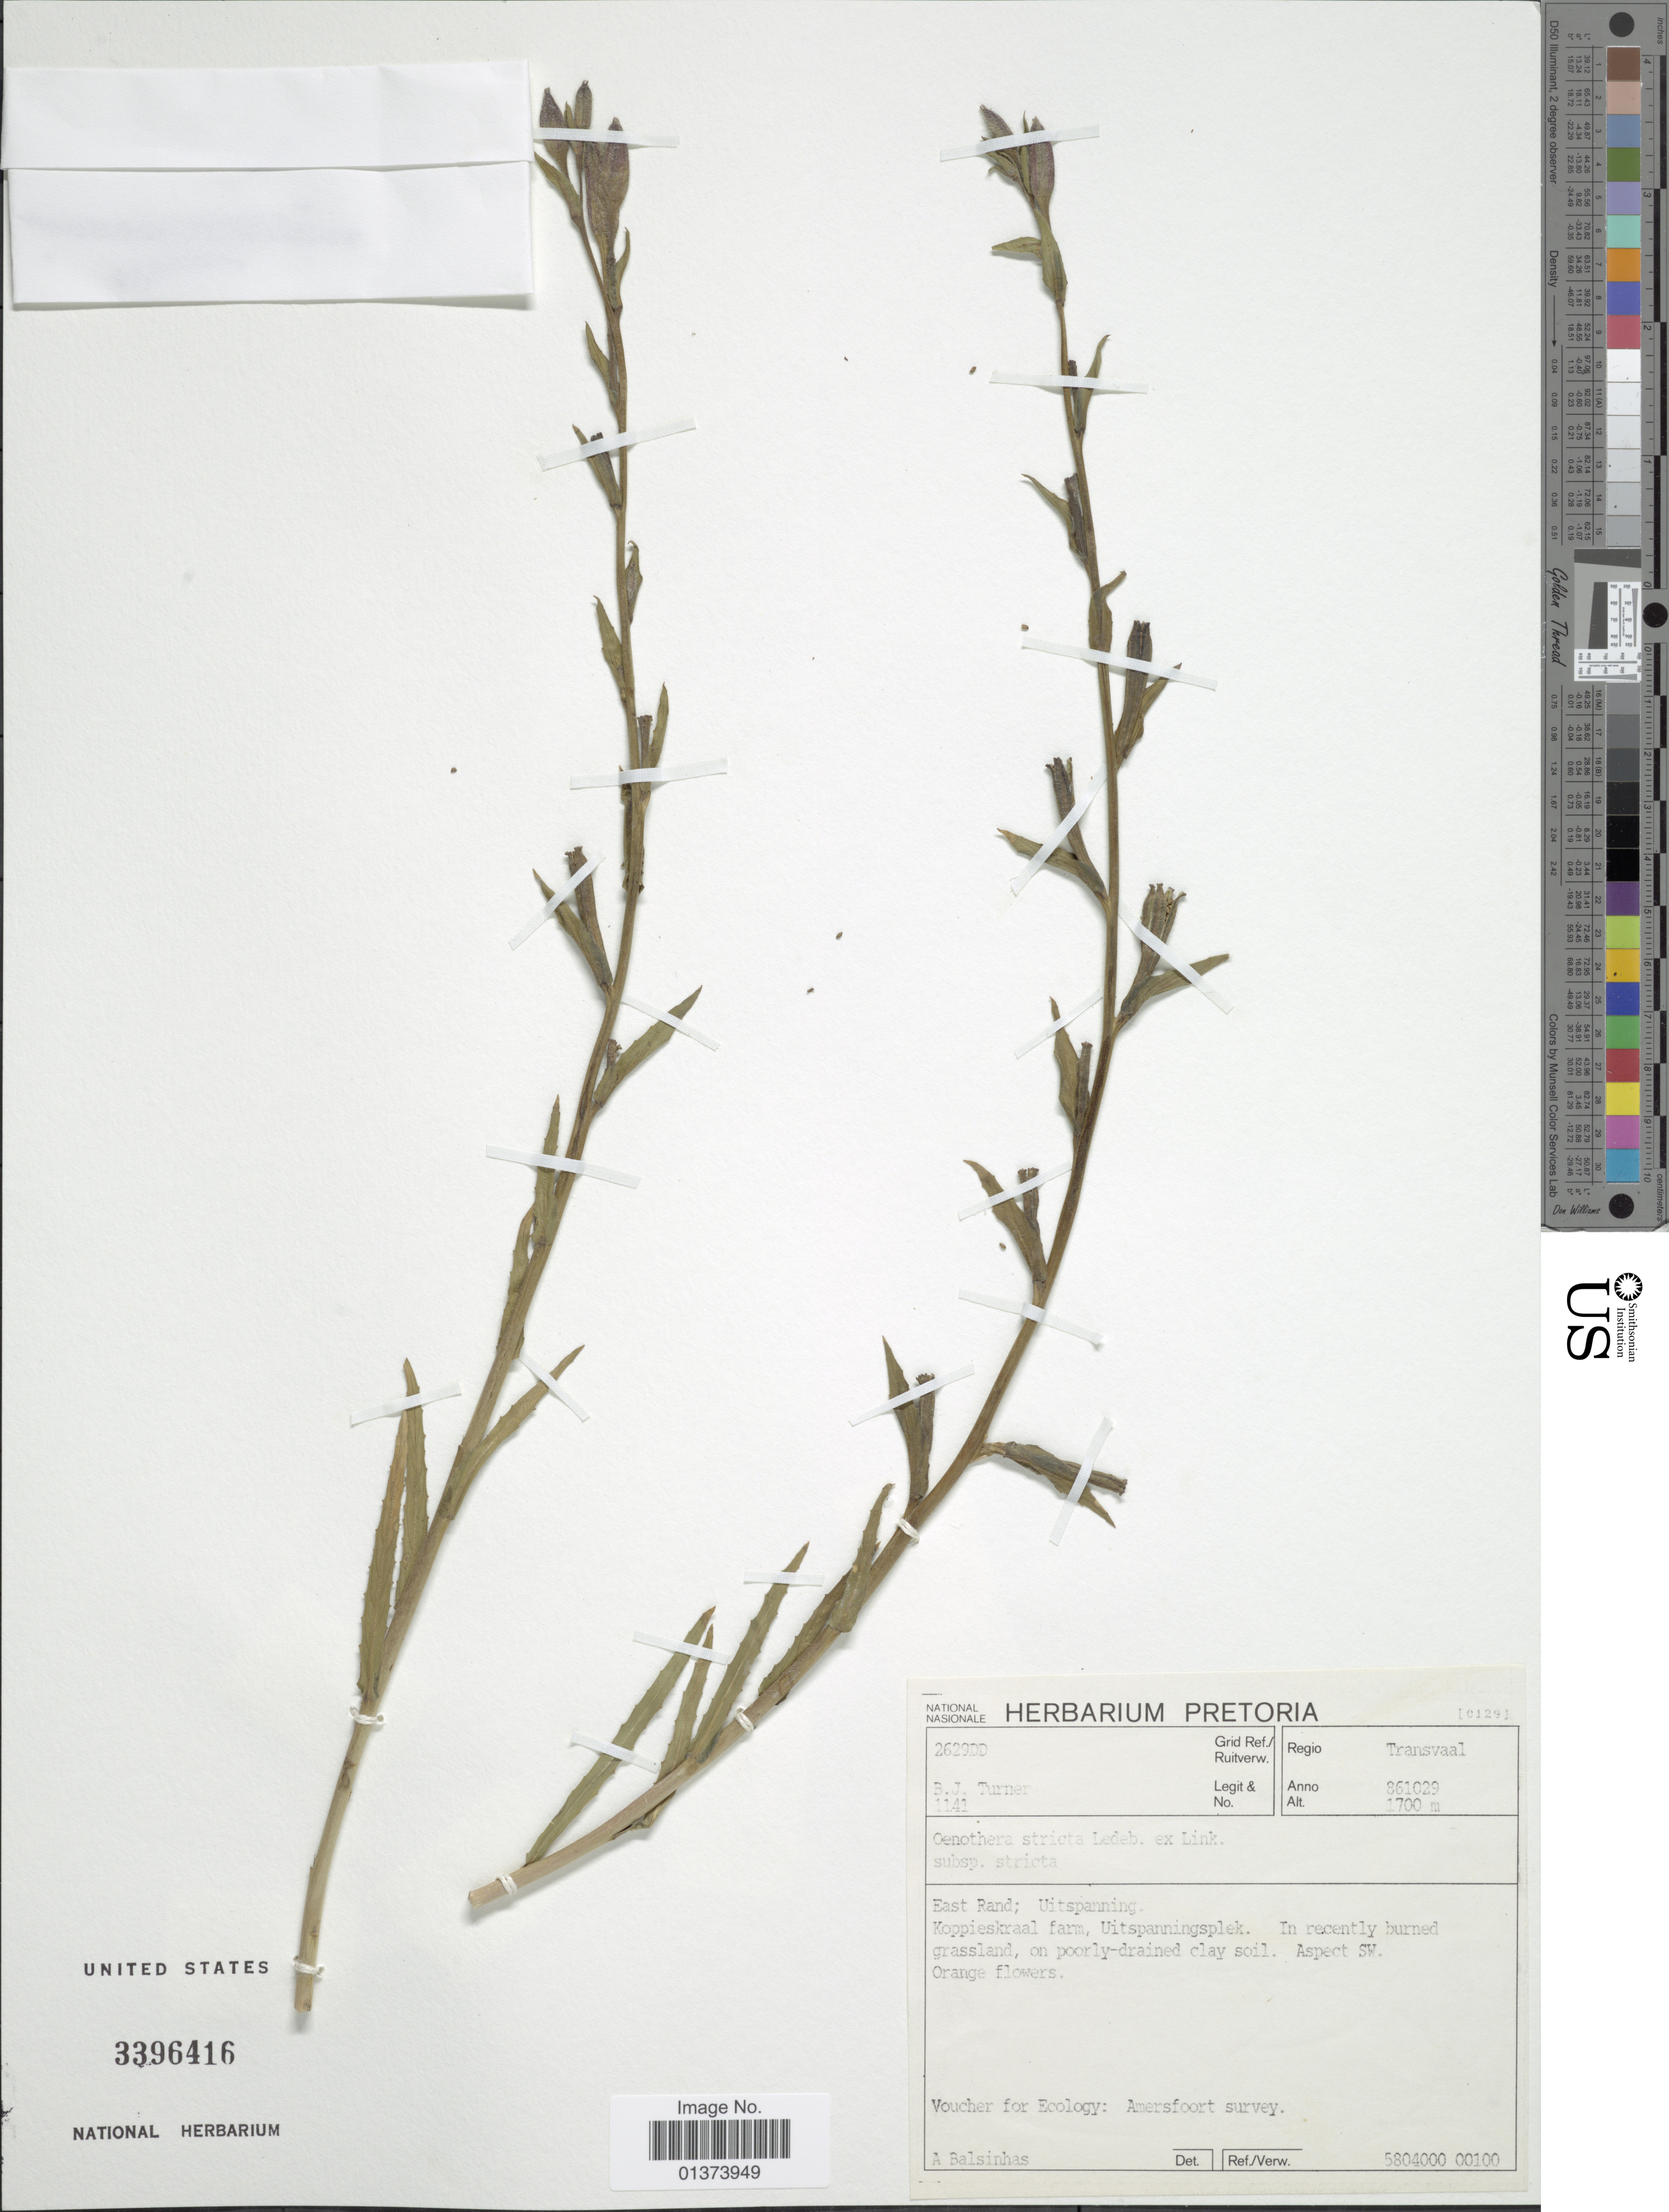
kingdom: Plantae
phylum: Tracheophyta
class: Magnoliopsida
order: Myrtales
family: Onagraceae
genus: Oenothera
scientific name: Oenothera stricta subsp. stricta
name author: Ledeb. ex Link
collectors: B. J. Turner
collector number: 1141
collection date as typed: Transcribed d/m/y: 29/10/86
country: South Africa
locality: Regio Transvaal, East Rand; Uitspanning, Koppieskraal farm, Uitspanningsplek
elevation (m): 1700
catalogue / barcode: US 3396416